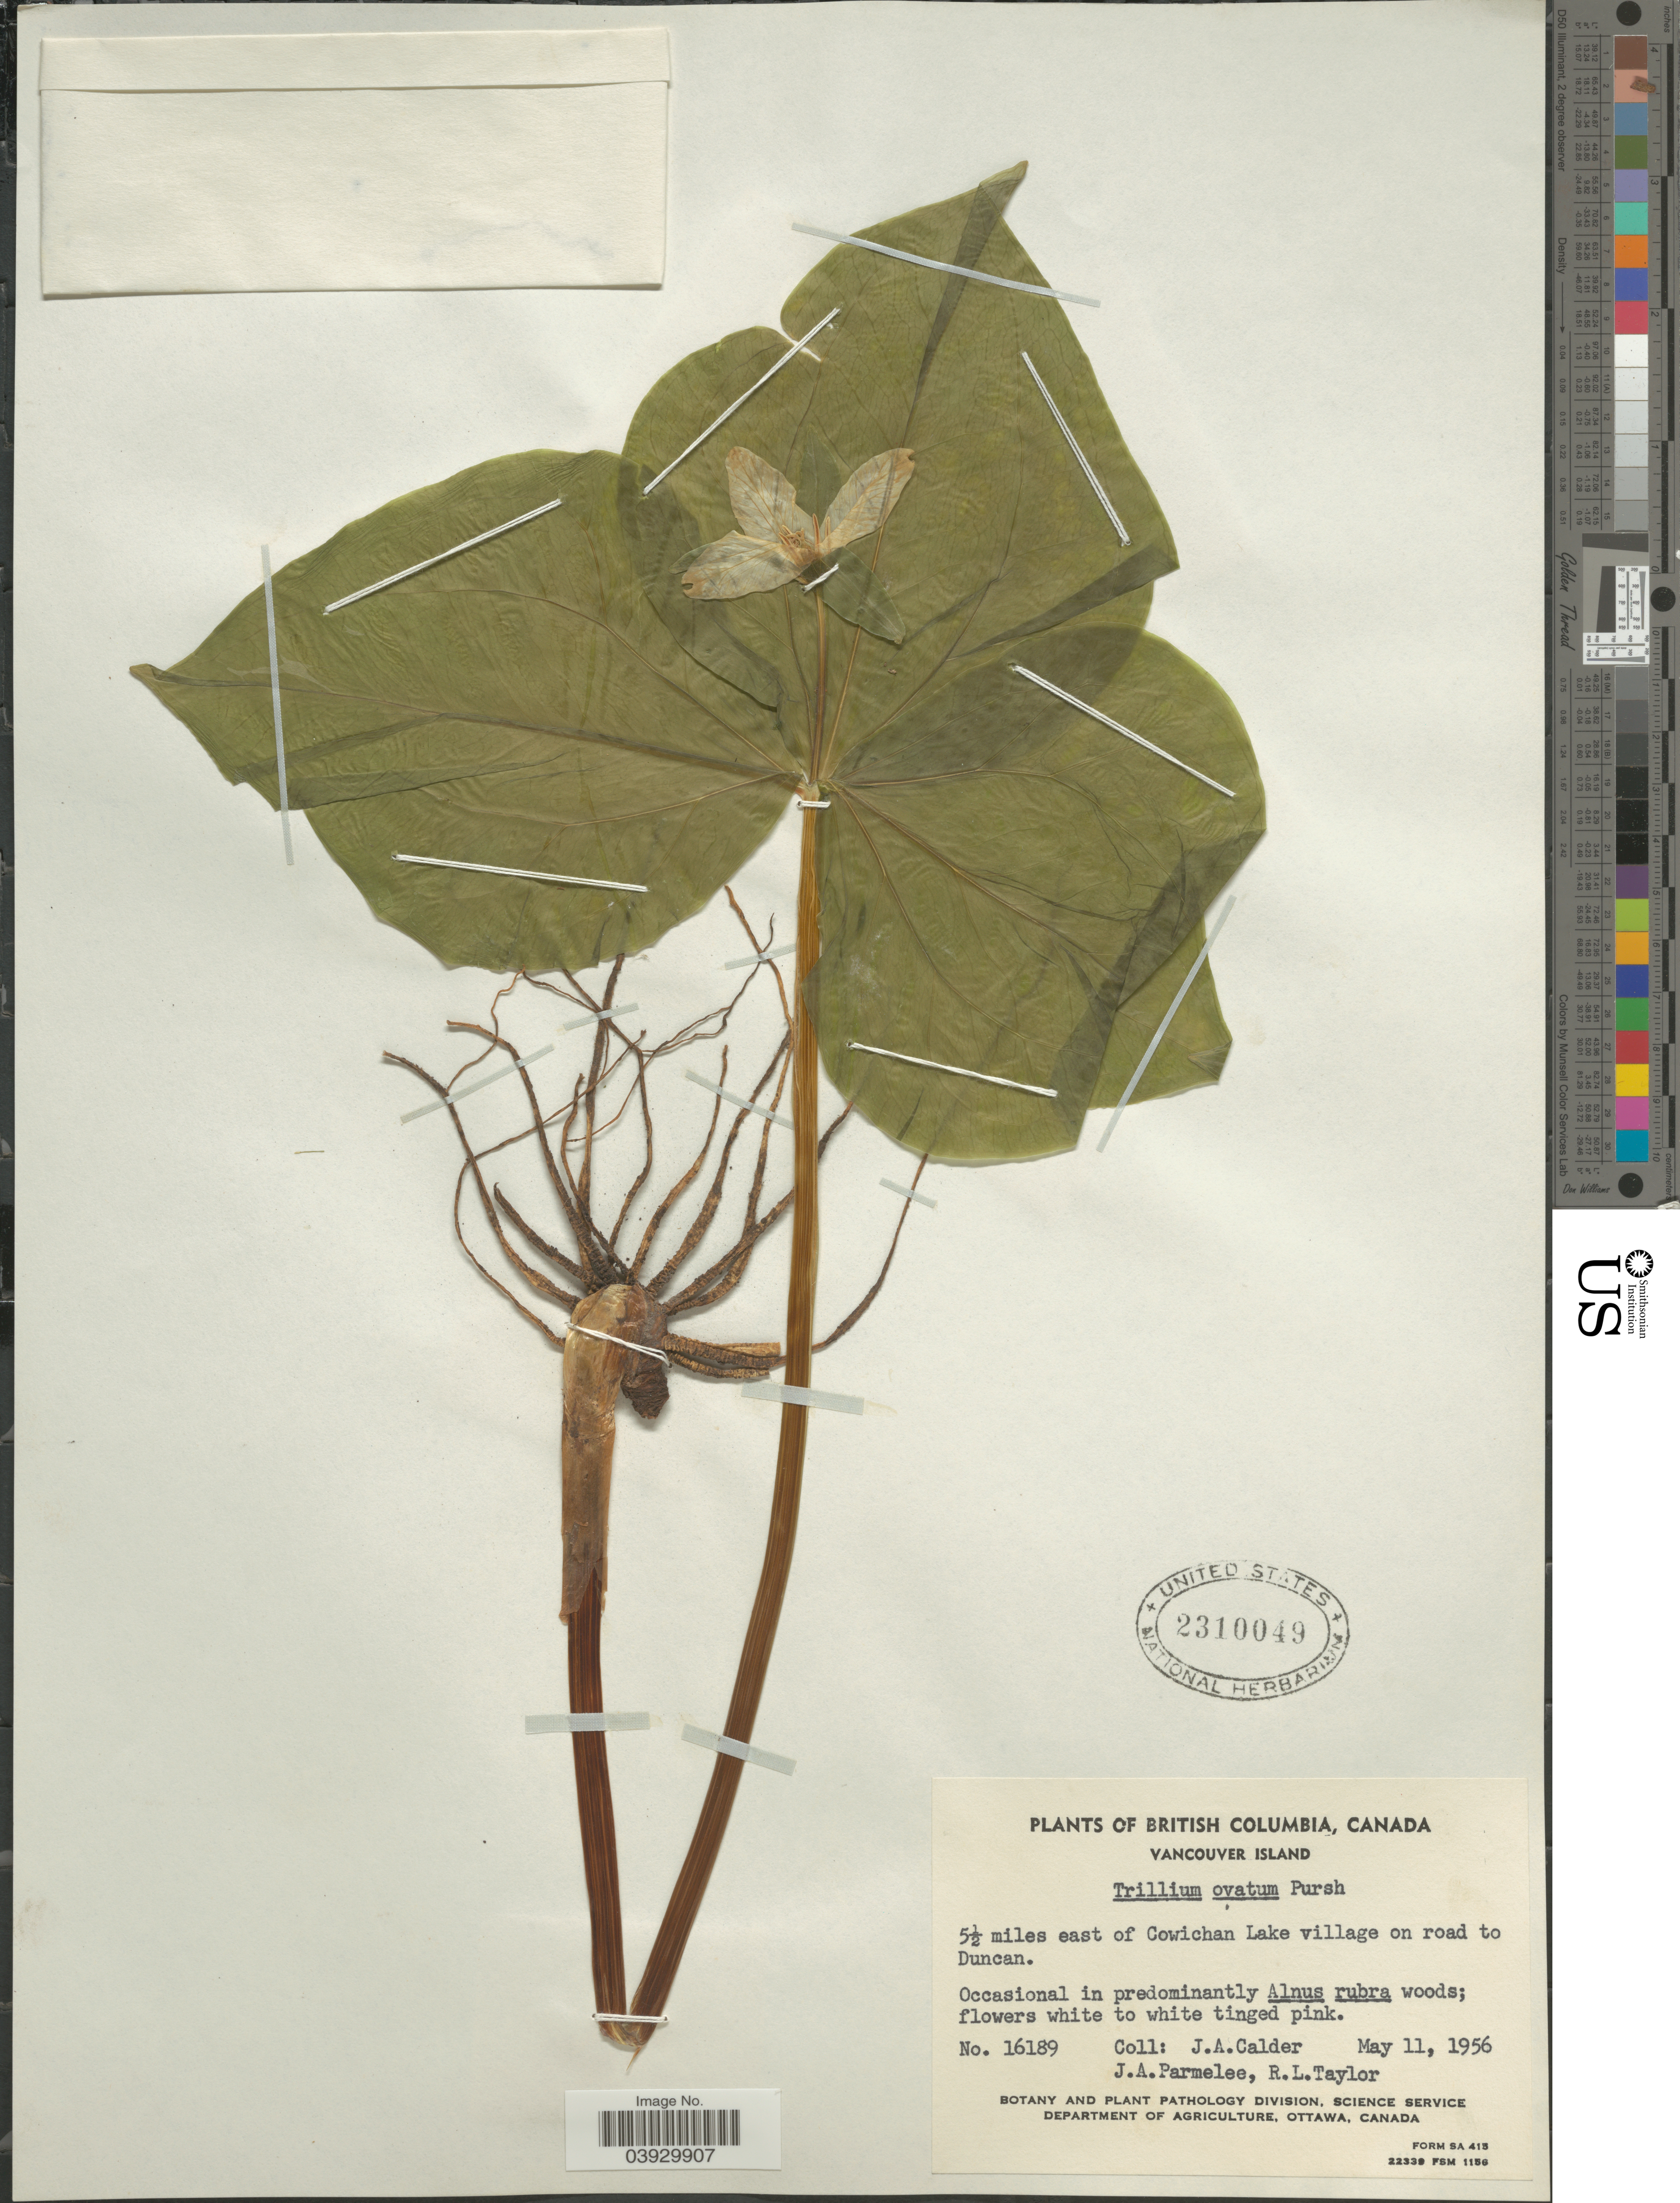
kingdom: Plantae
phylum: Tracheophyta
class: Liliopsida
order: Liliales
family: Melanthiaceae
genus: Trillium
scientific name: Trillium ovatum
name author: Pursh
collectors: J. A. Calder, J. A. Parmelee & R. Taylor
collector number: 16189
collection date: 1956-05-11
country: Canada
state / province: British Columbia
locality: Vancouver Island. 5½ miles east of Cowichan Lake village on road to Duncan.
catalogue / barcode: US 2310049